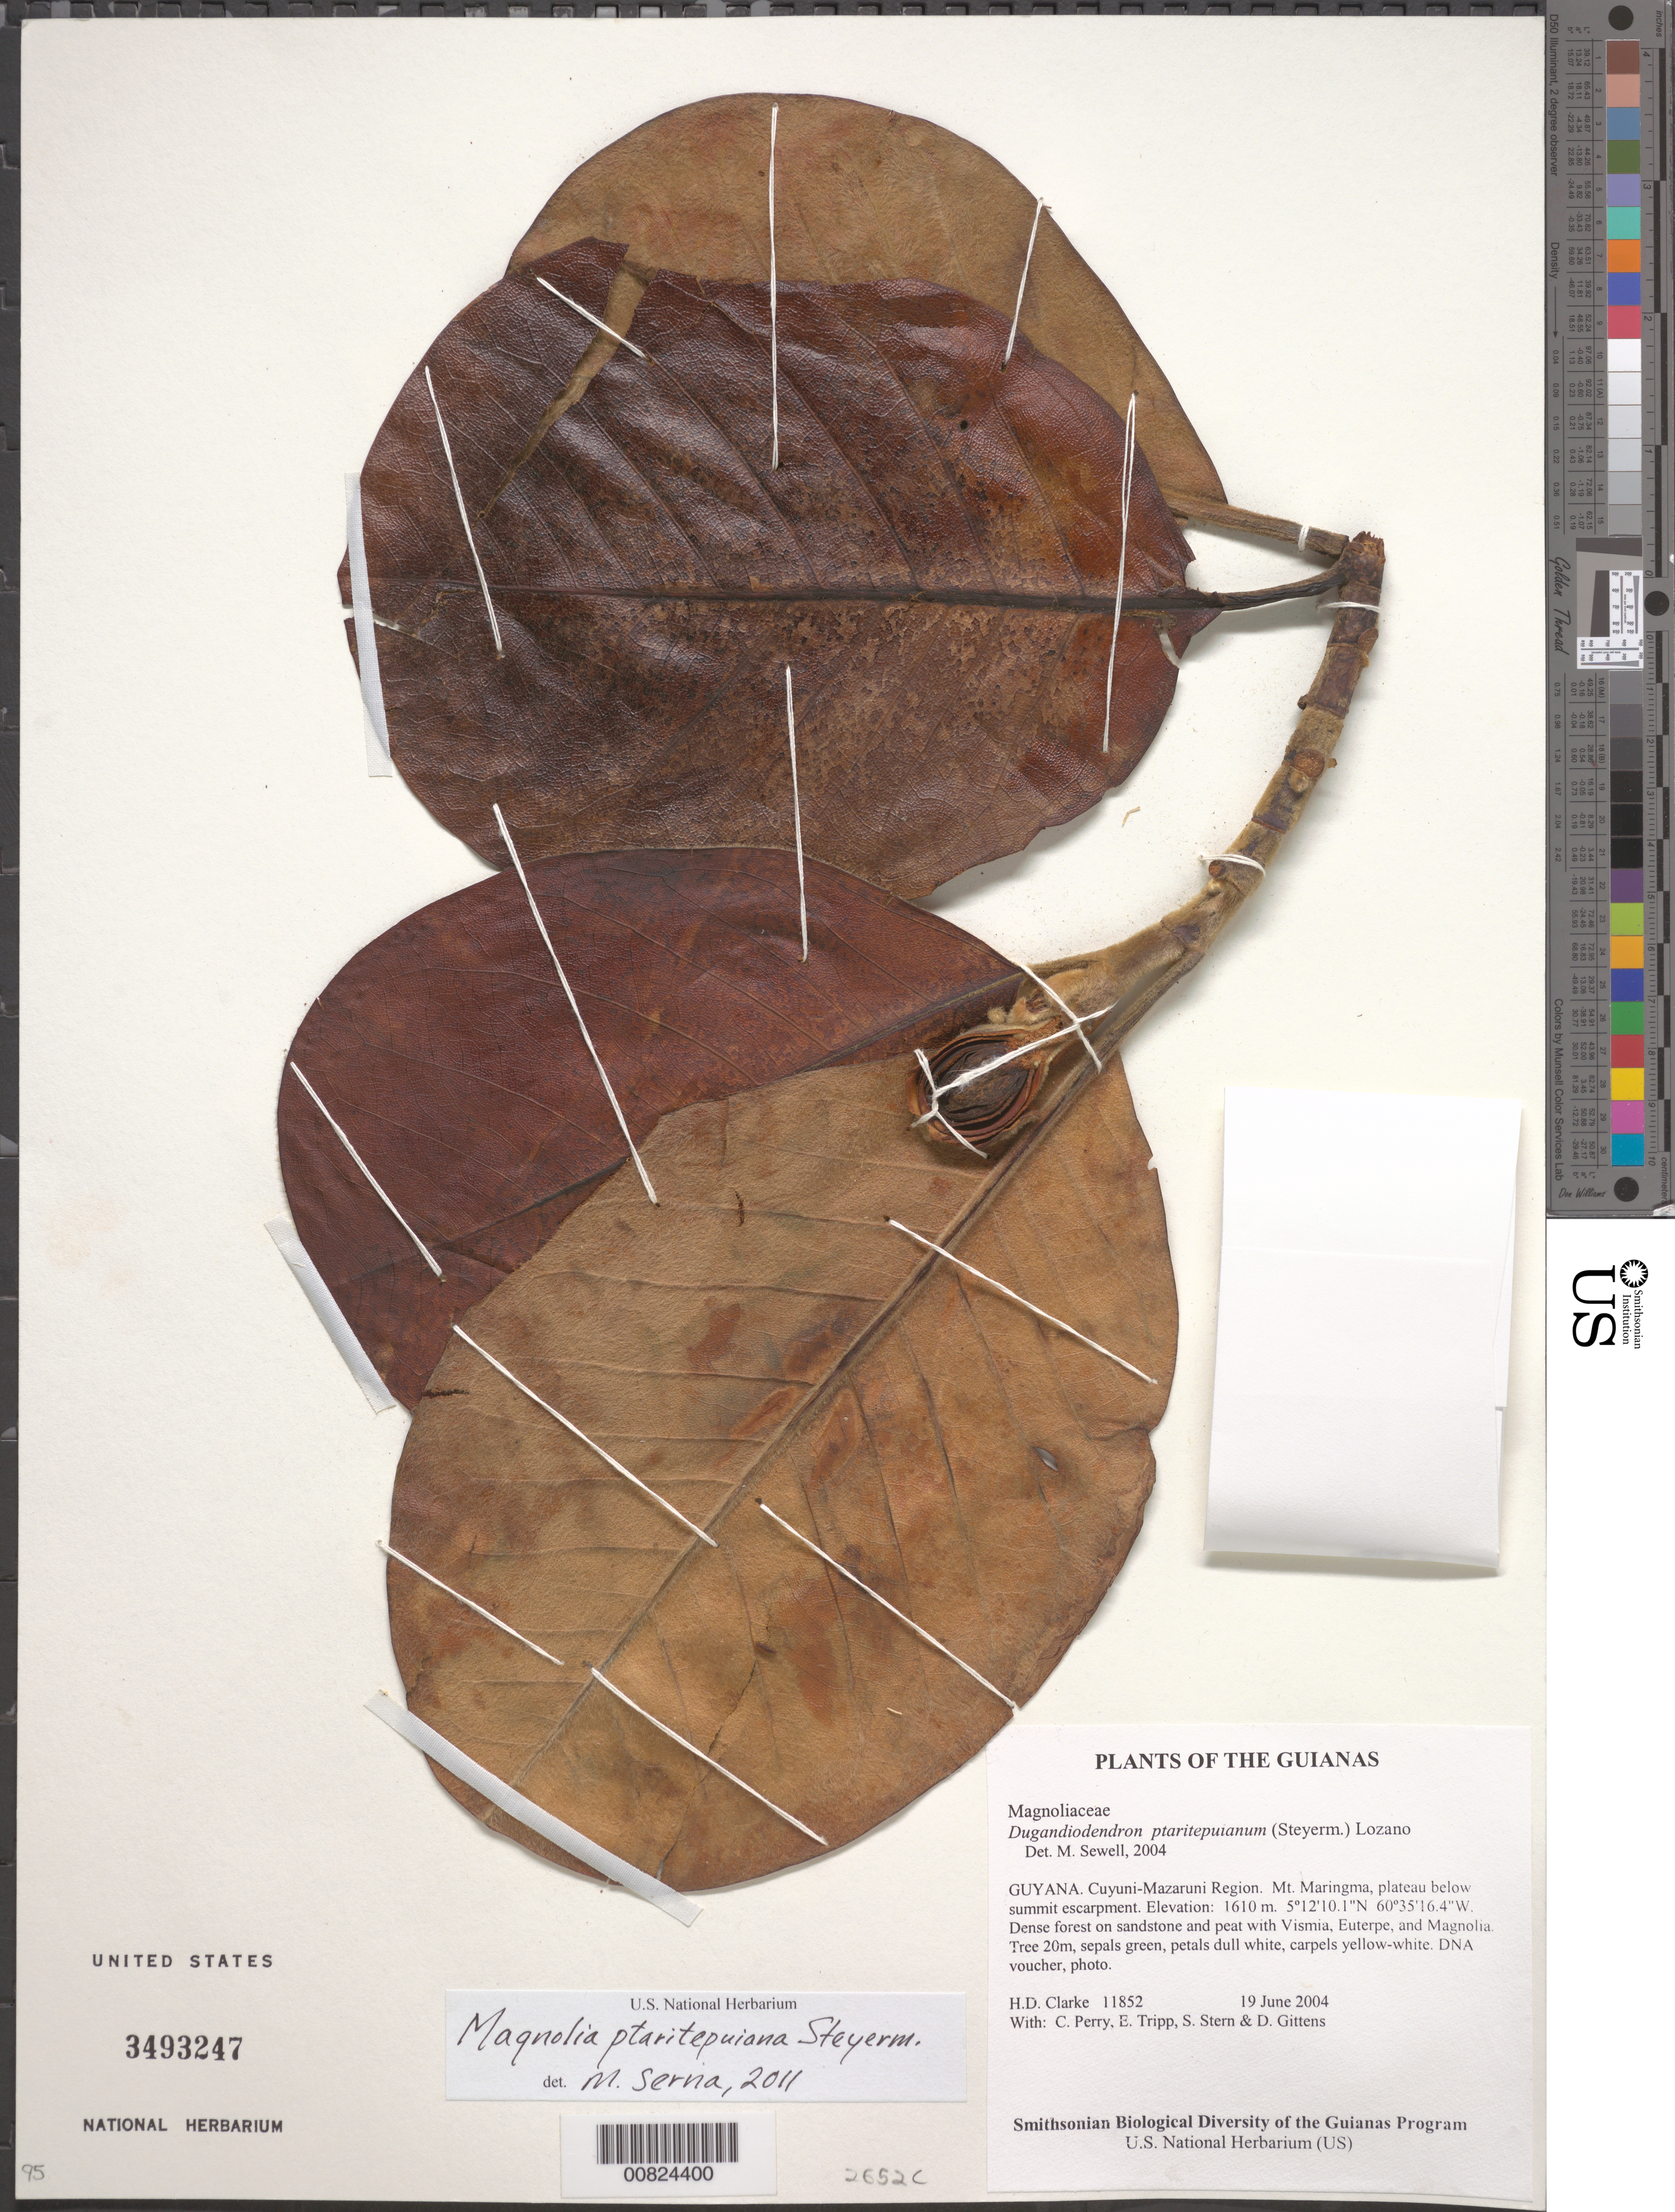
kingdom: Plantae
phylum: Tracheophyta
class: Magnoliopsida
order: Magnoliales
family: Magnoliaceae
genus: Magnolia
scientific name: Magnolia ptaritepuiana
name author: Steyerm.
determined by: Serna, M.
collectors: H. D. Clarke, C. Perry, E. Tripp, S. R. Stern & D. Gittens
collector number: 11852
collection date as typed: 19 June 2004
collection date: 2004-06-19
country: Guyana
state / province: Cuyuni-Mazaruni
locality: Mt. Maringma, plateau below summit escarpment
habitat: Dense forest on sandstone and peat with Vismia, Euterpe, and Magnolia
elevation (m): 1610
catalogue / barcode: US 3493247